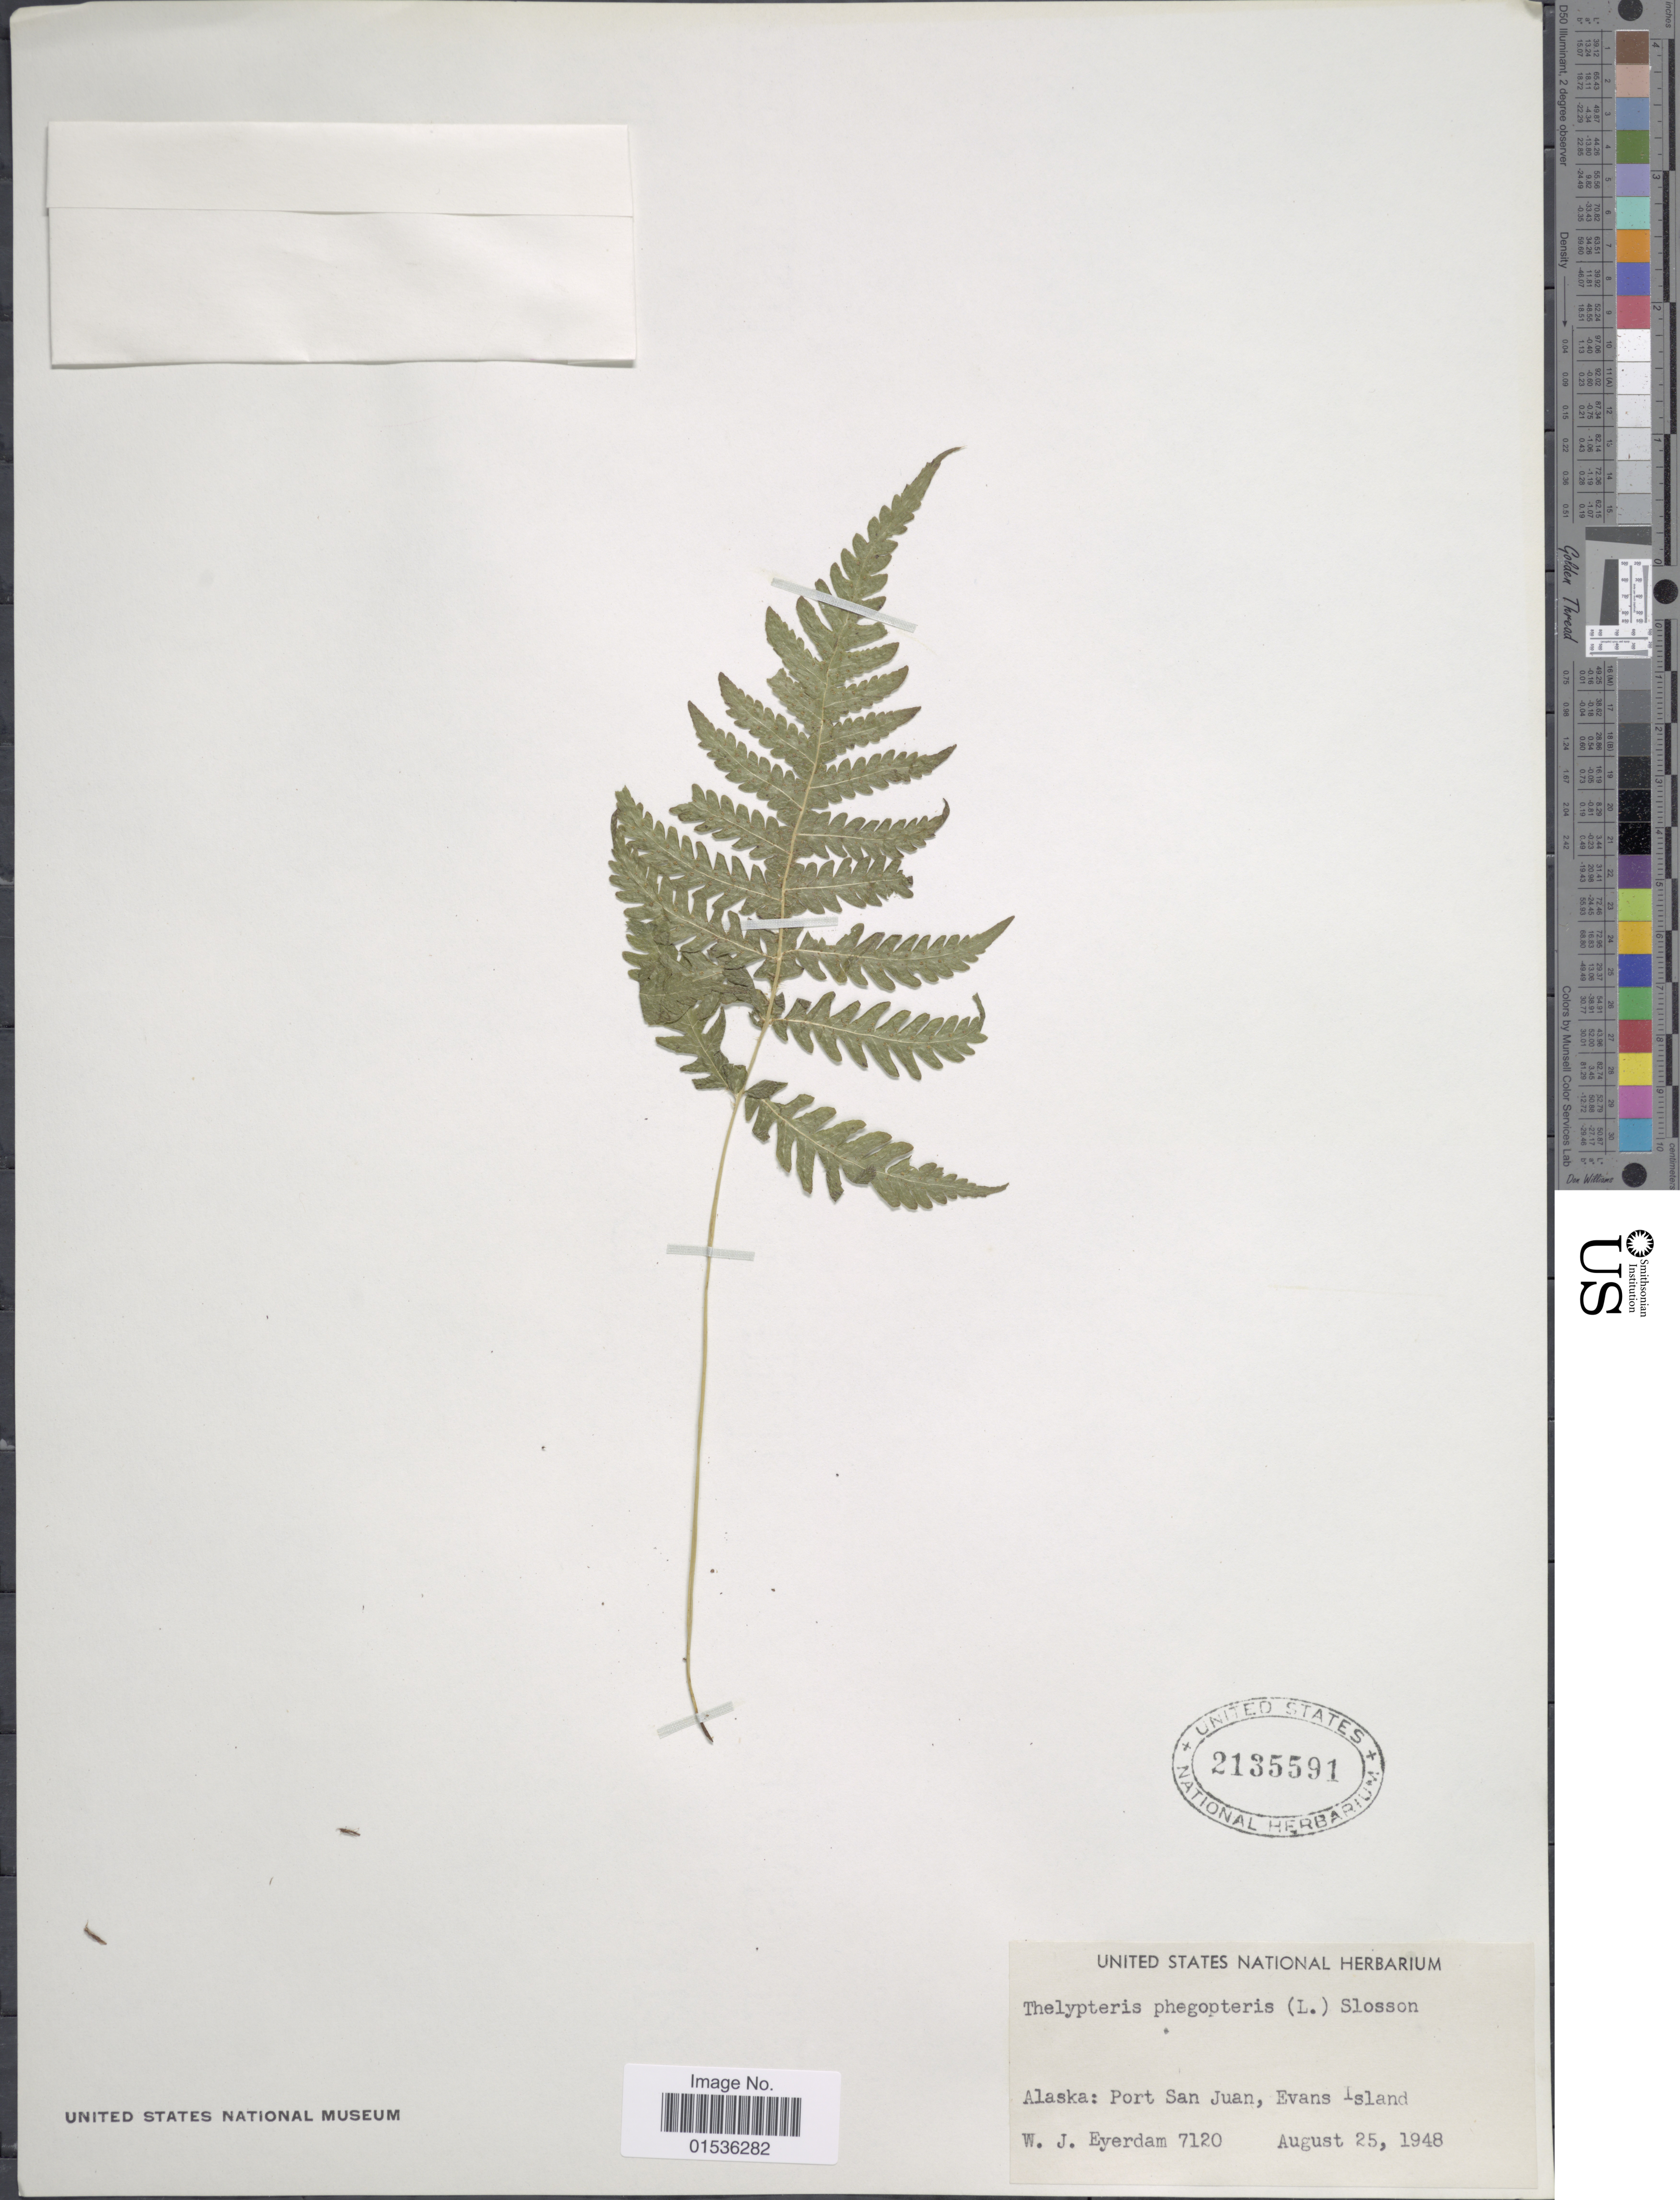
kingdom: Plantae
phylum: Tracheophyta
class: Polypodiopsida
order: Polypodiales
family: Thelypteridaceae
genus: Phegopteris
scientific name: Phegopteris connectilis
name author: (Michx.) Watt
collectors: W. J. Eyerdam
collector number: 7120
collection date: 1948-08-25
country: United States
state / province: Alaska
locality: Port San Juan, Evans Island.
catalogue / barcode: US 2135591